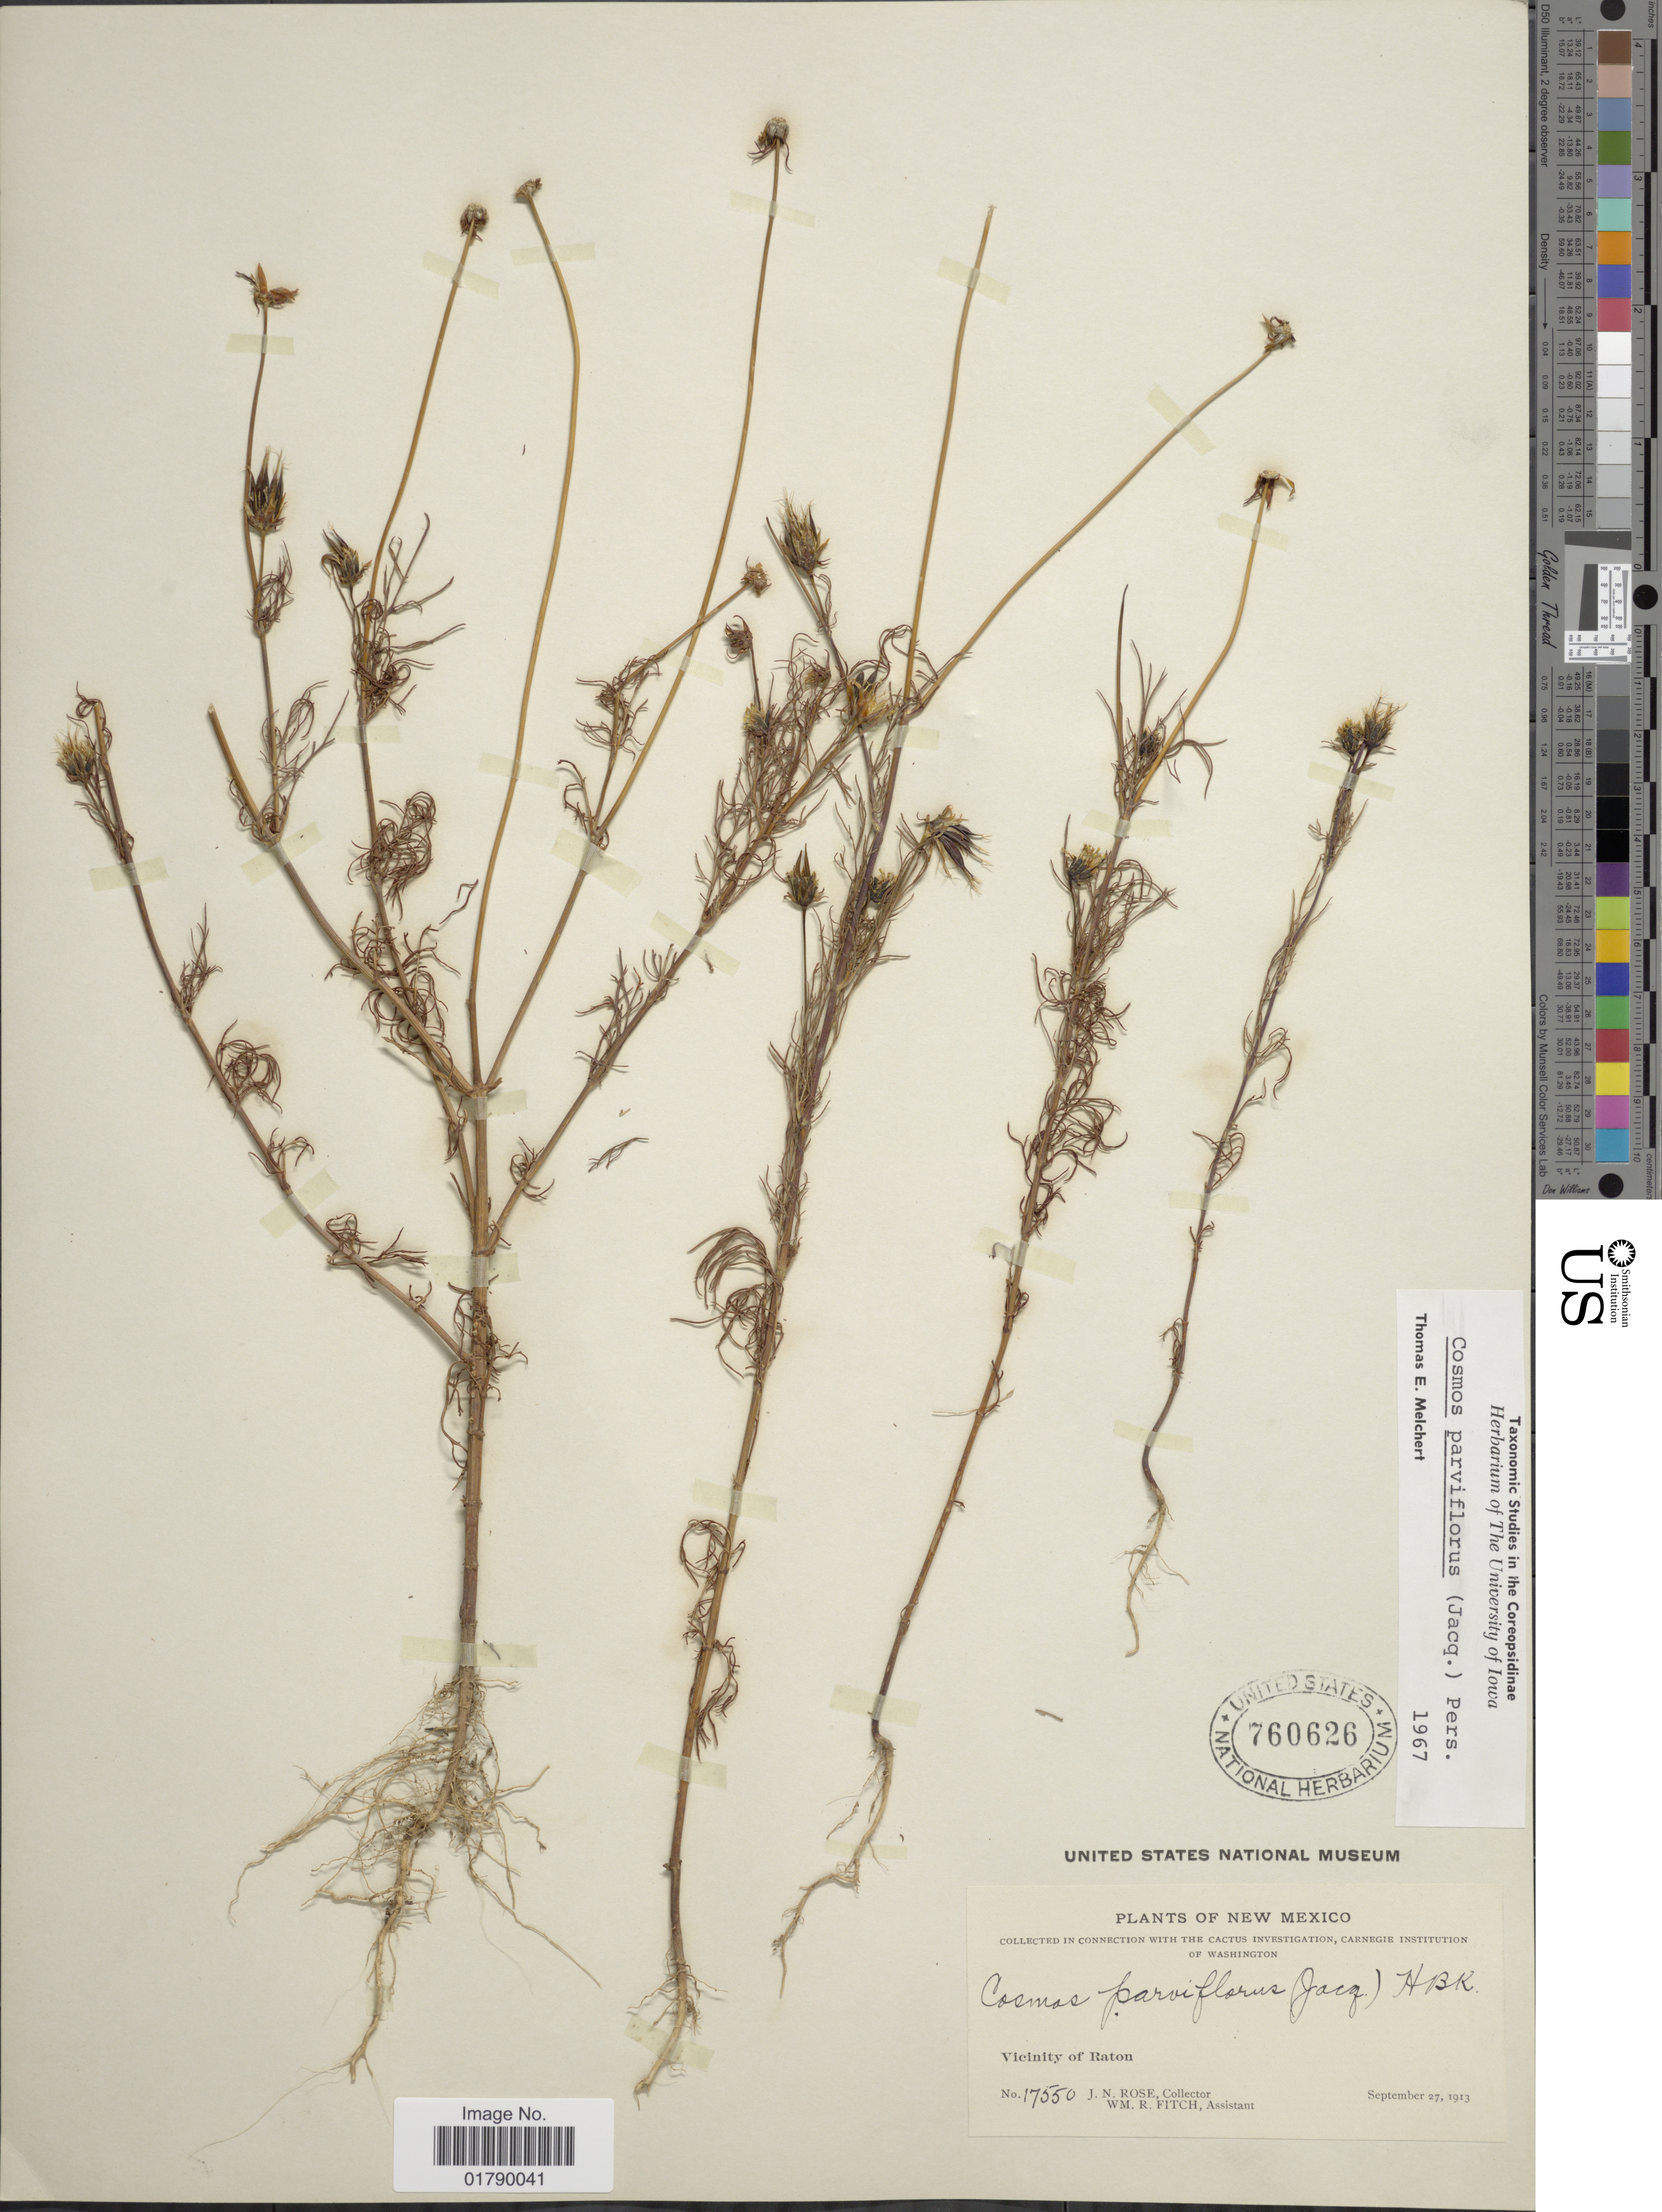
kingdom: Plantae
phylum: Tracheophyta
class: Magnoliopsida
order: Asterales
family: Asteraceae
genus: Cosmos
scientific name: Cosmos parviflorus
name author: (Jacq.) Pers.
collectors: J. N. Rose & W. R. Fitch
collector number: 17550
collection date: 1913-09-27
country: United States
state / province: New Mexico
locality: Vicinity of Raton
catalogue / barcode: US 760626